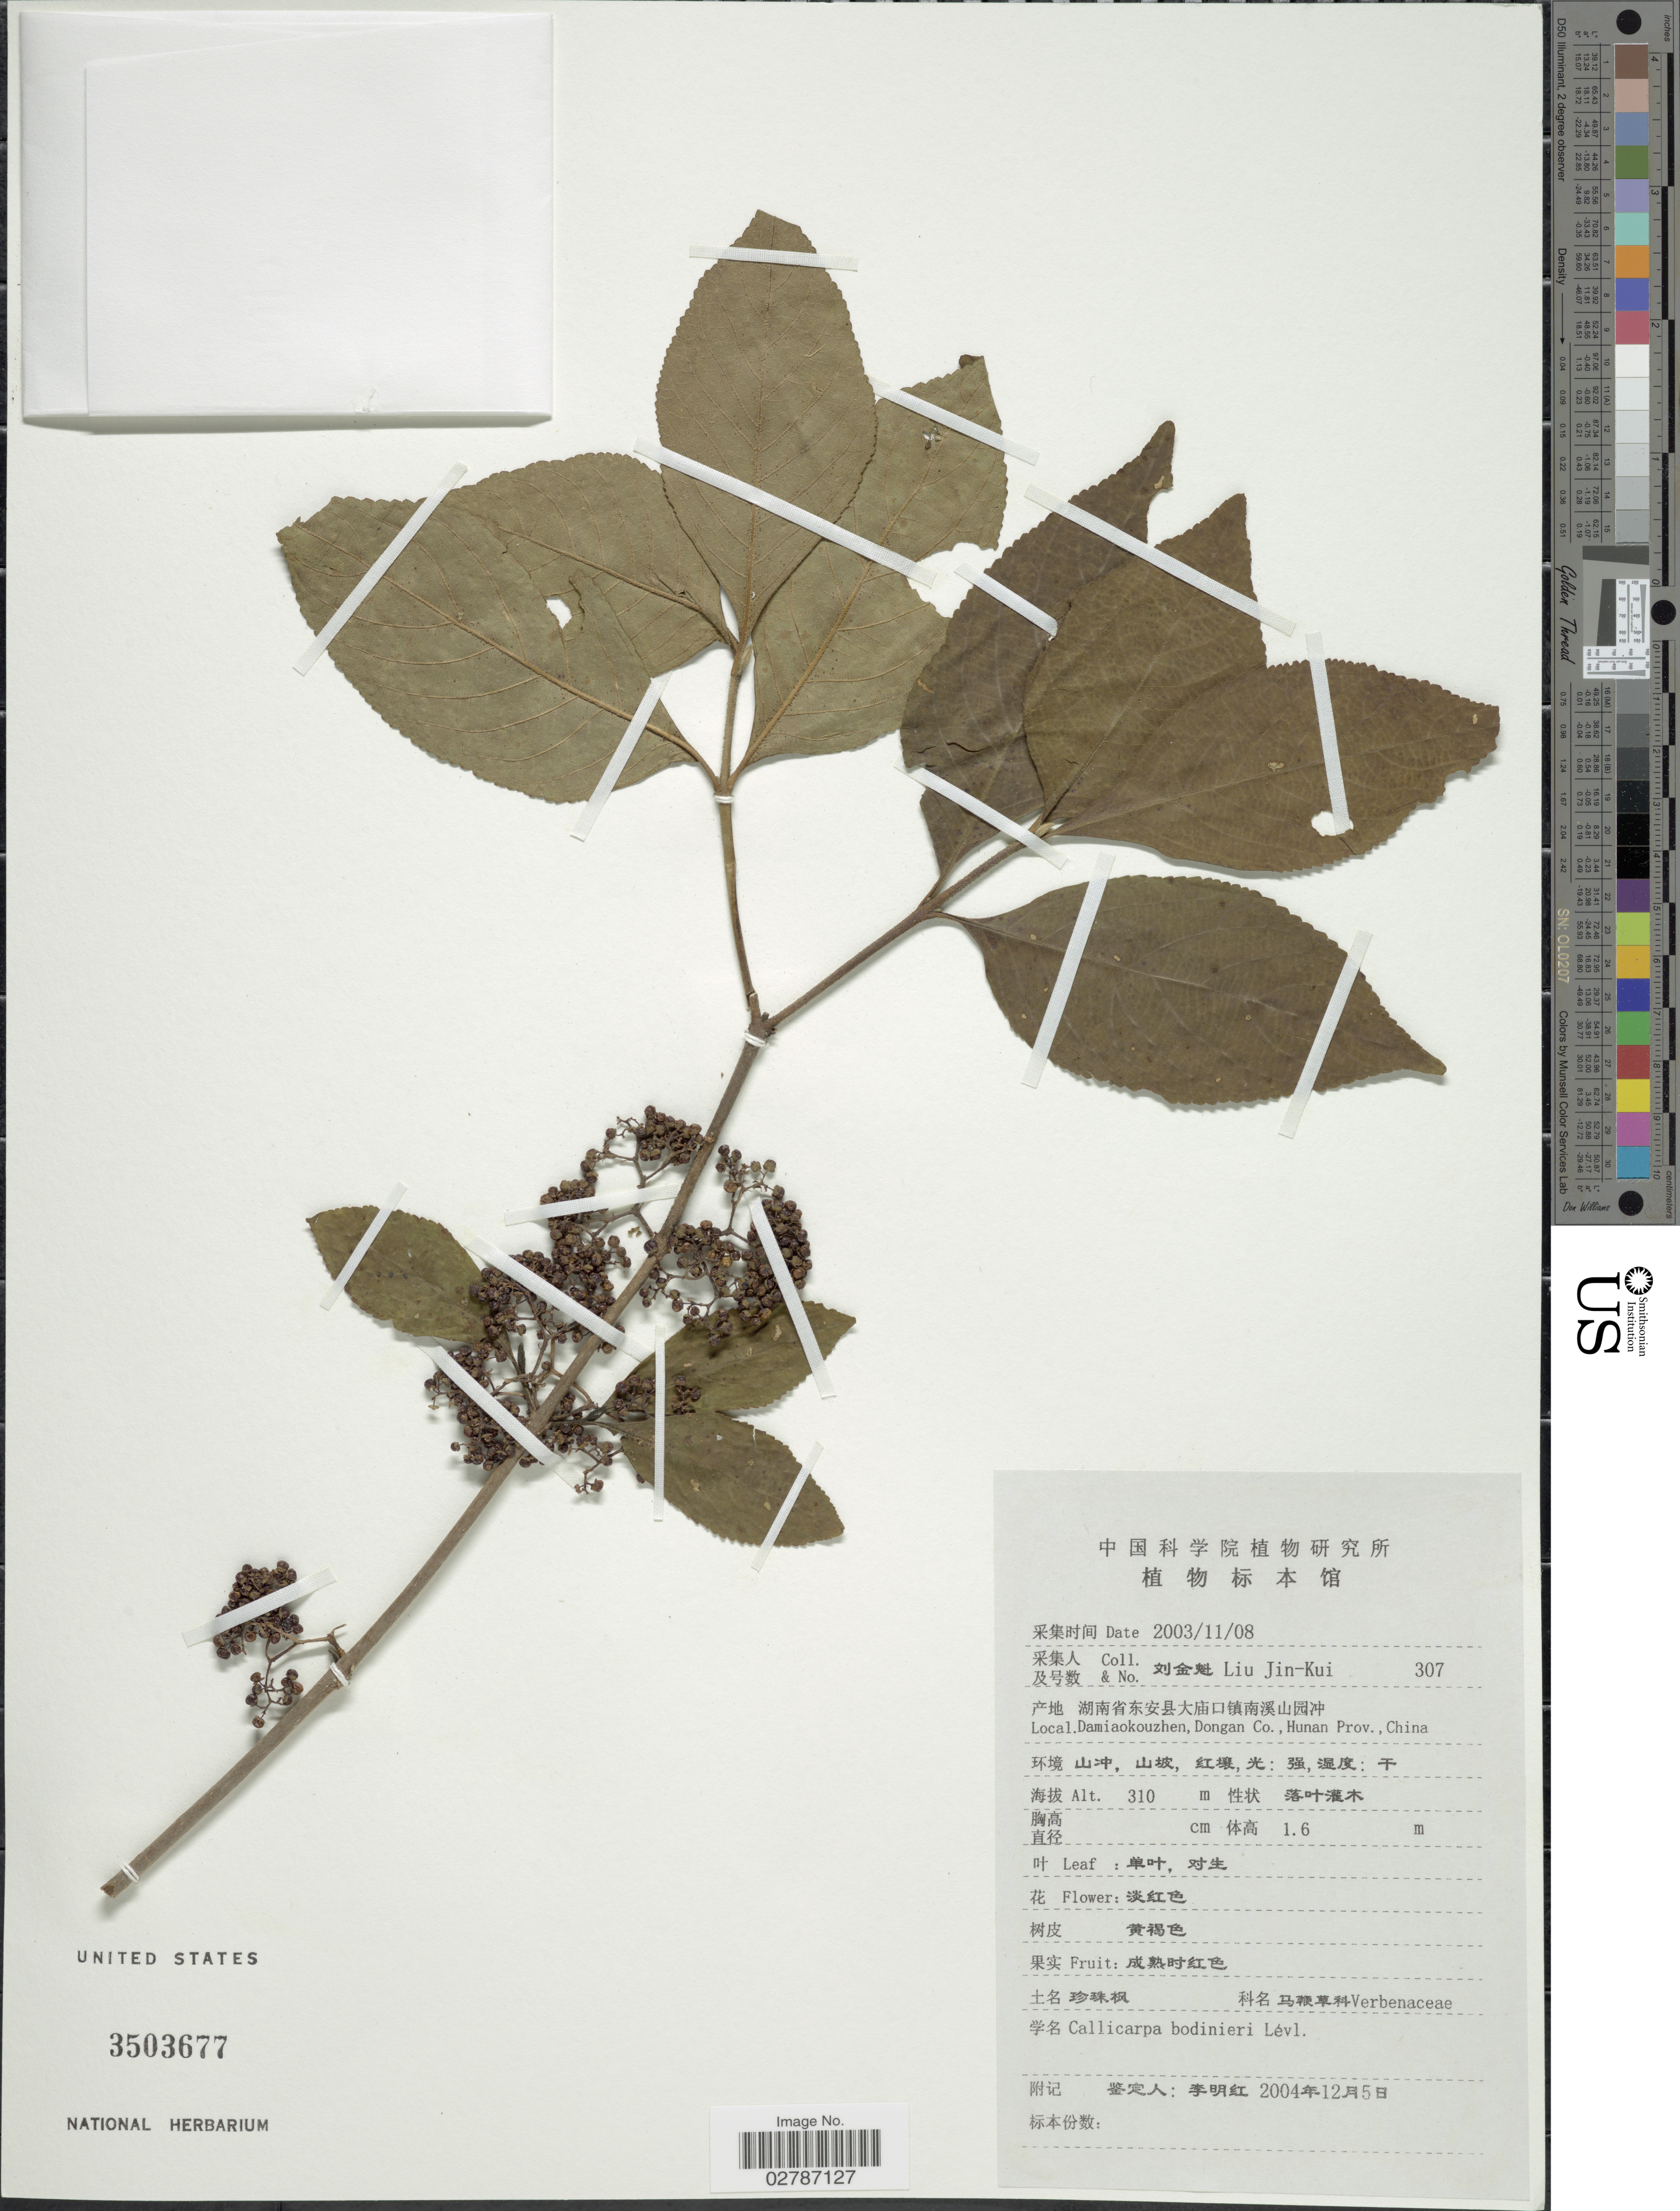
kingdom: Plantae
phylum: Tracheophyta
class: Magnoliopsida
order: Lamiales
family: Lamiaceae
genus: Callicarpa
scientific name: Callicarpa bodinieri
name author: H. Lév.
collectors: Liu Jin-Kui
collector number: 307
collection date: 2003-11-08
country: China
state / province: Hunan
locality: Damiaokouzhen, Dongan Co.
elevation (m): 310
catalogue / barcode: US 3503677